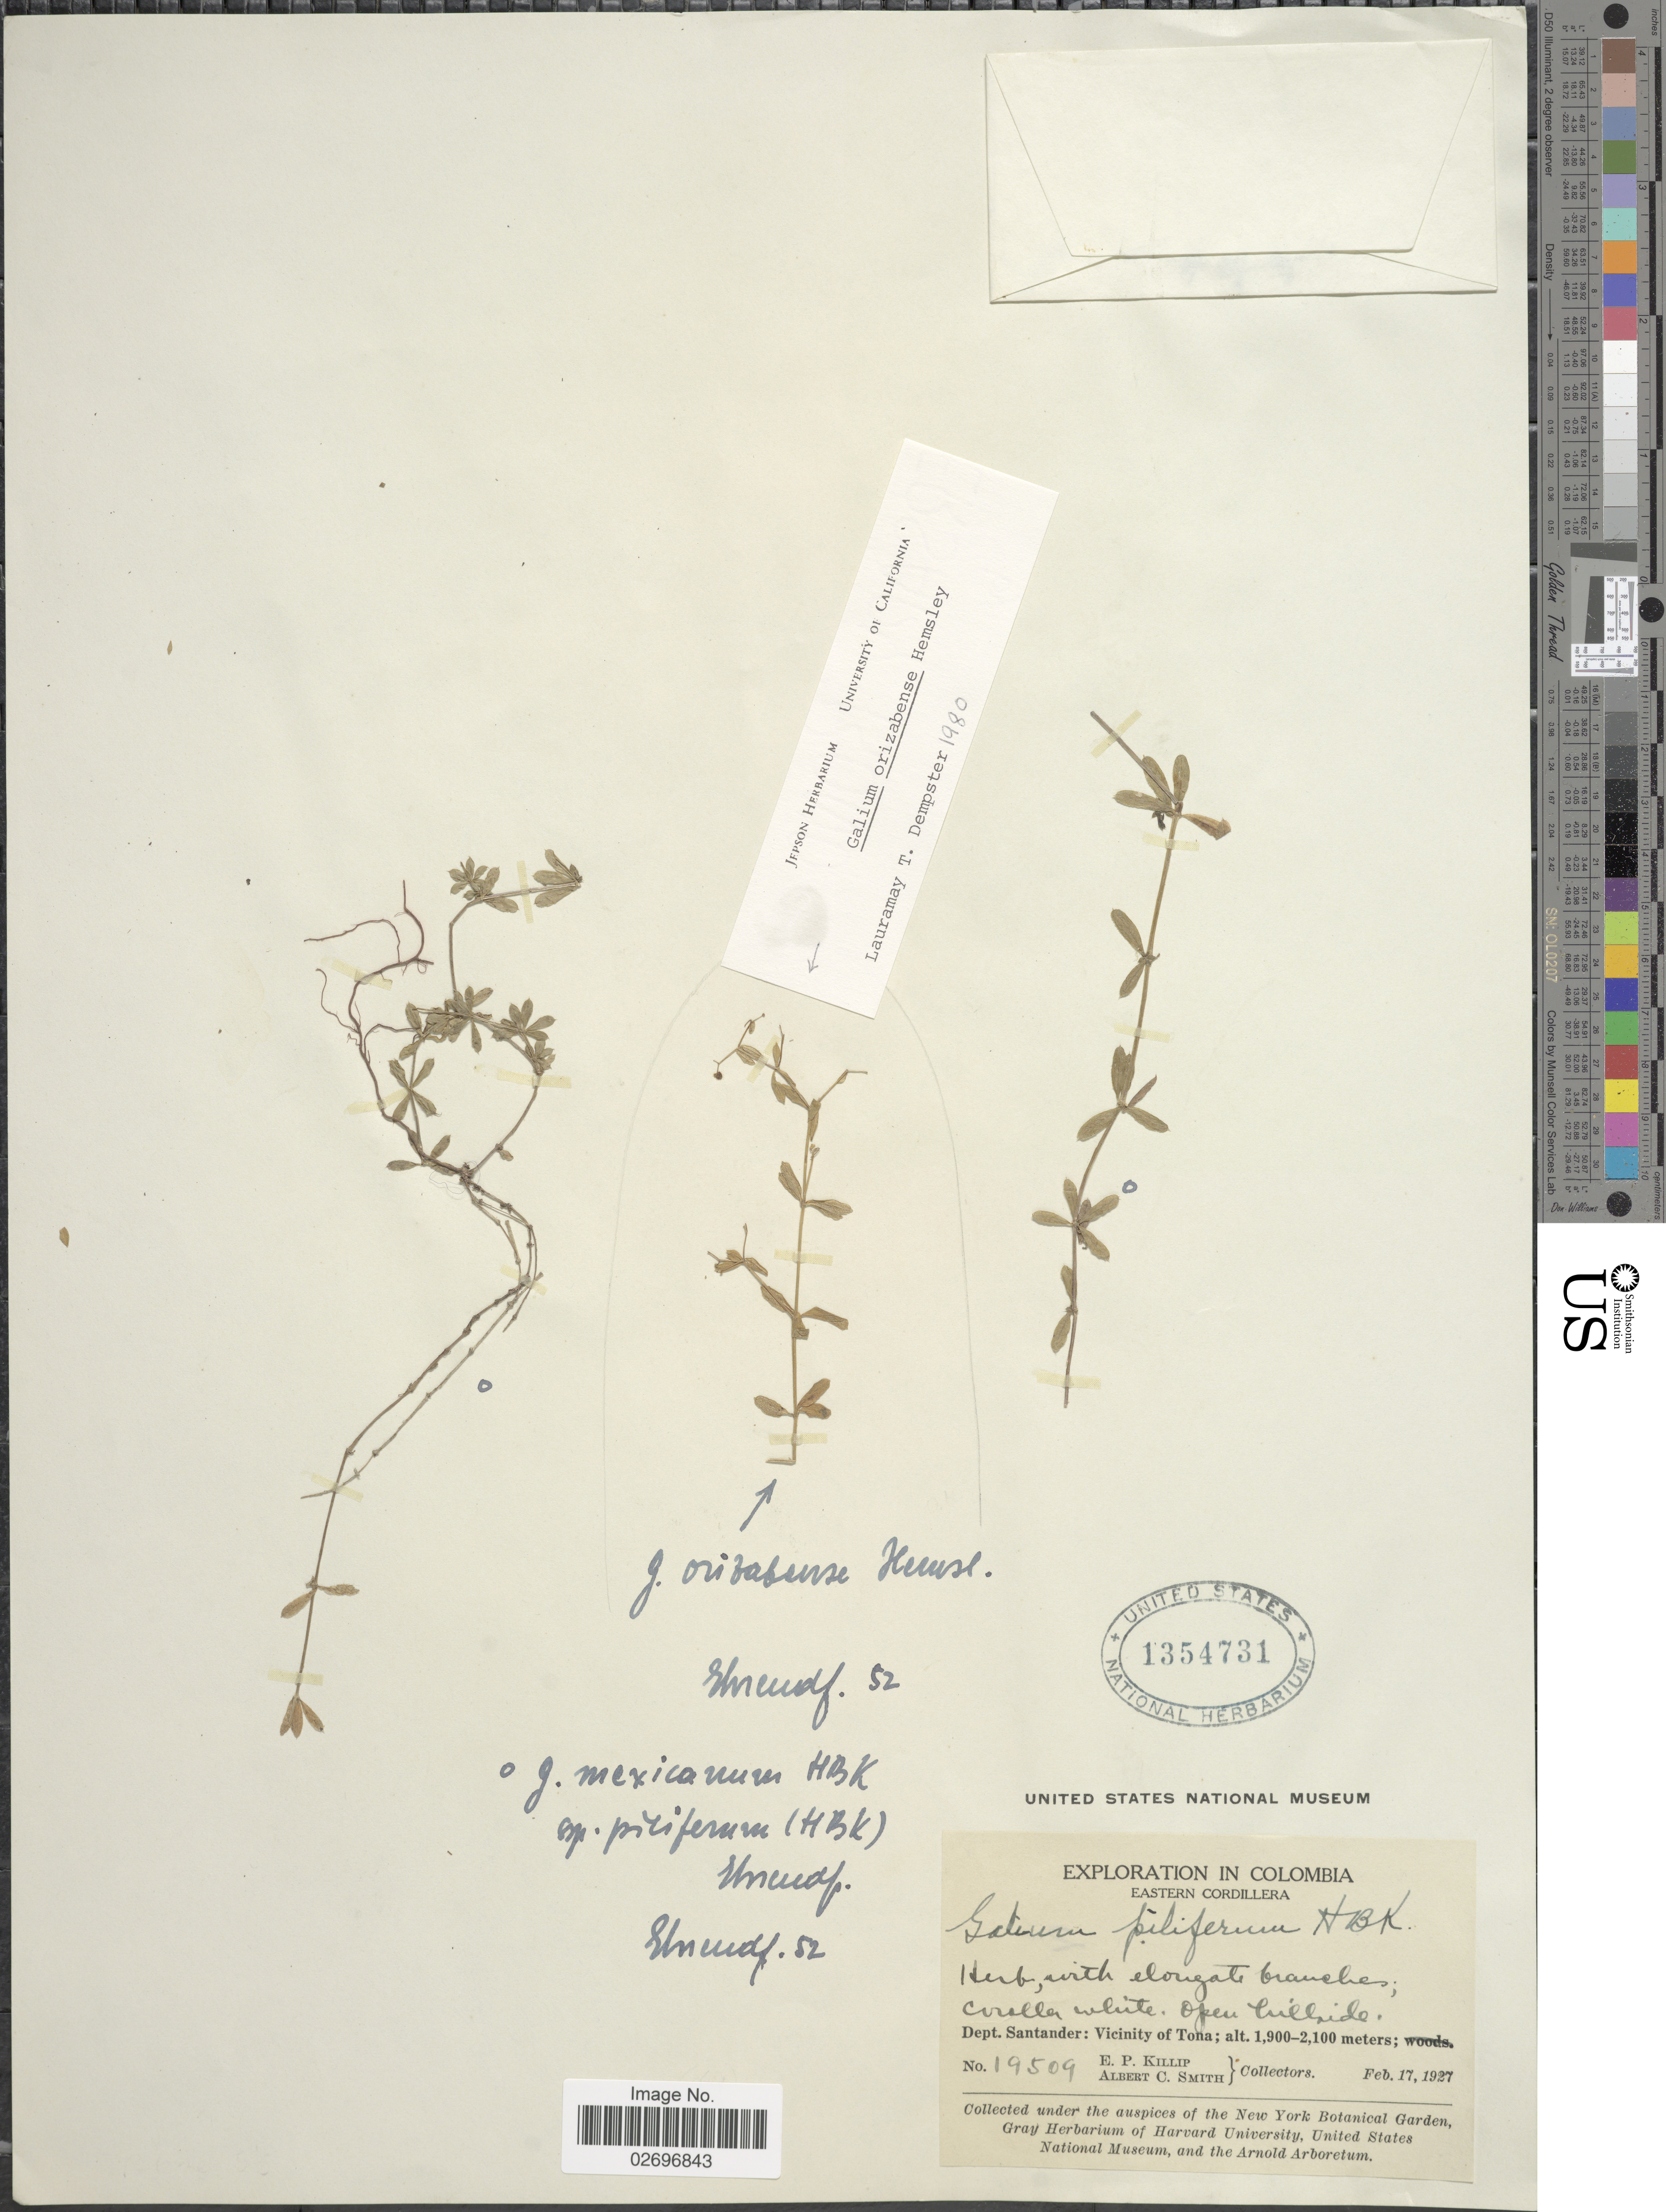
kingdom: Plantae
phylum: Tracheophyta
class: Magnoliopsida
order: Gentianales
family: Rubiaceae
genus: Galium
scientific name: Galium orizabense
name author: Hemsl.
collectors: E. P. Killip & A. C. Smith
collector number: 190509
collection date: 1927-02-17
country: Colombia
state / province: Santander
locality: Eastern Cordillera, Vicinity of Tona; open hillside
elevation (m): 1900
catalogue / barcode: US 1354731